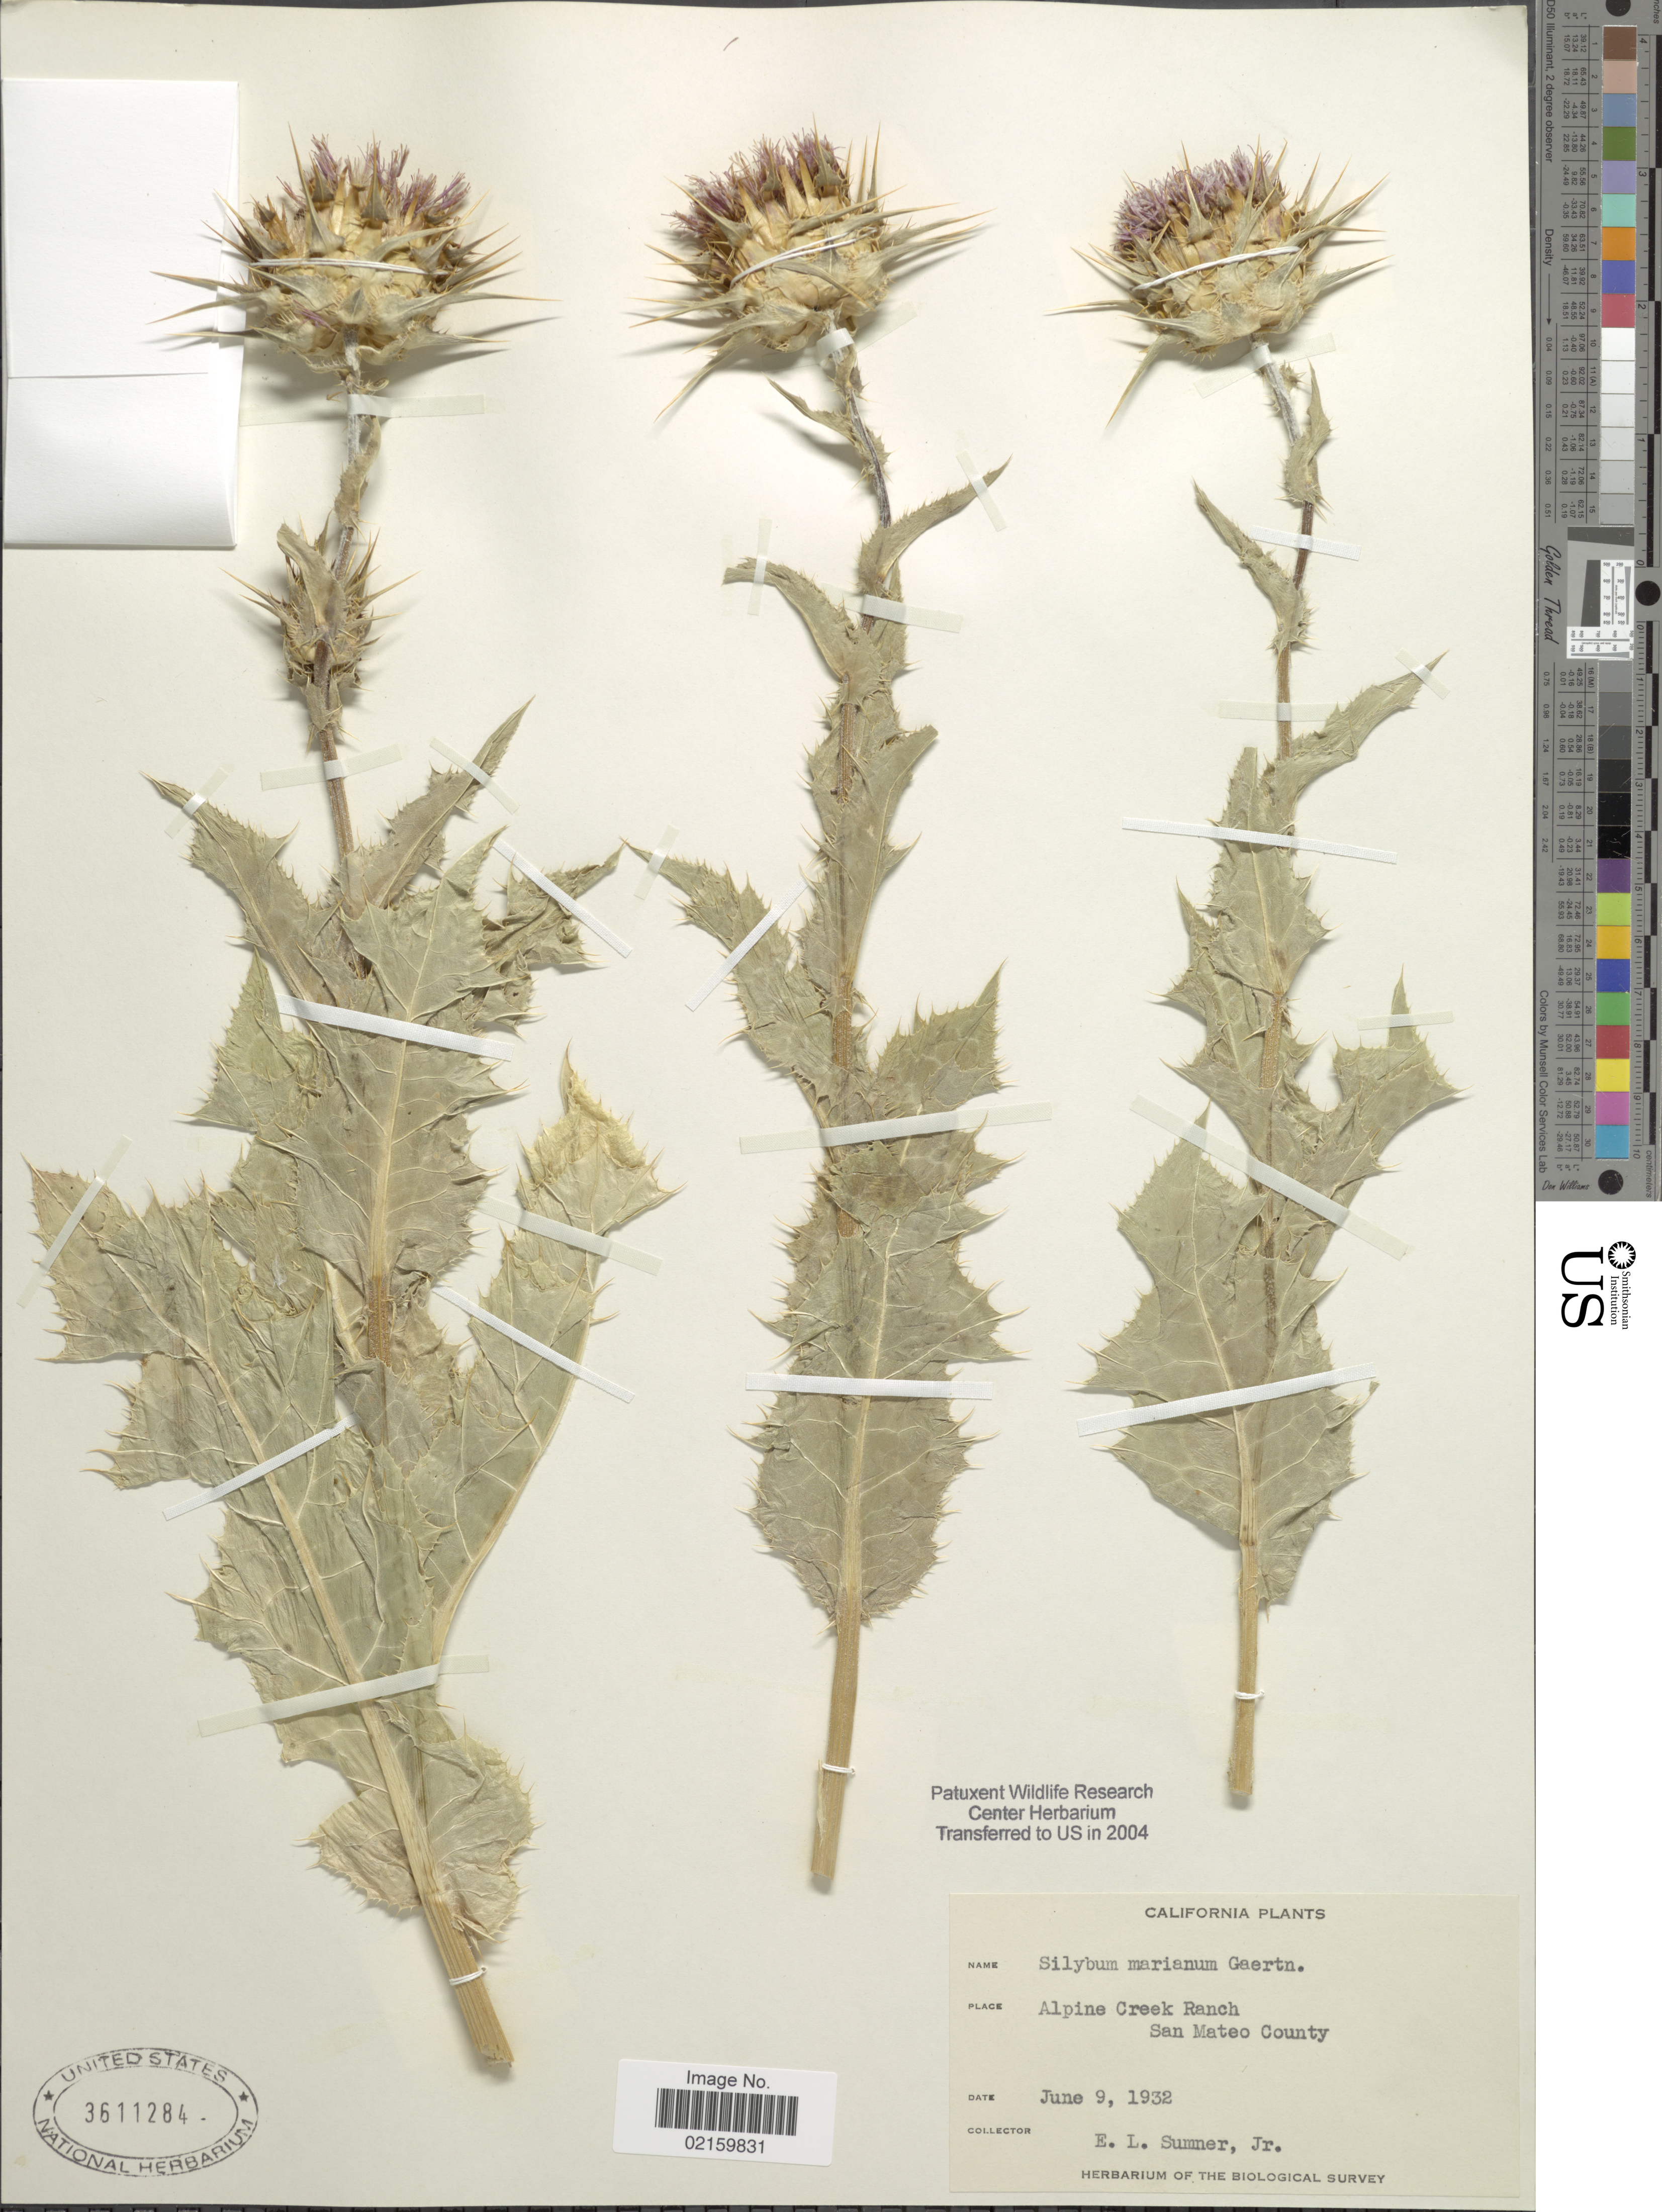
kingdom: Plantae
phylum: Tracheophyta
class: Magnoliopsida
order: Asterales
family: Asteraceae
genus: Silybum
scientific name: Silybum marianum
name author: (L.) Gaertn.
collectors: E. Sumner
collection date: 1932-06-09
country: United States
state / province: California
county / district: San Mateo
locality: California. Alpine Creek Ranch San Mateo County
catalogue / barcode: US 3611284